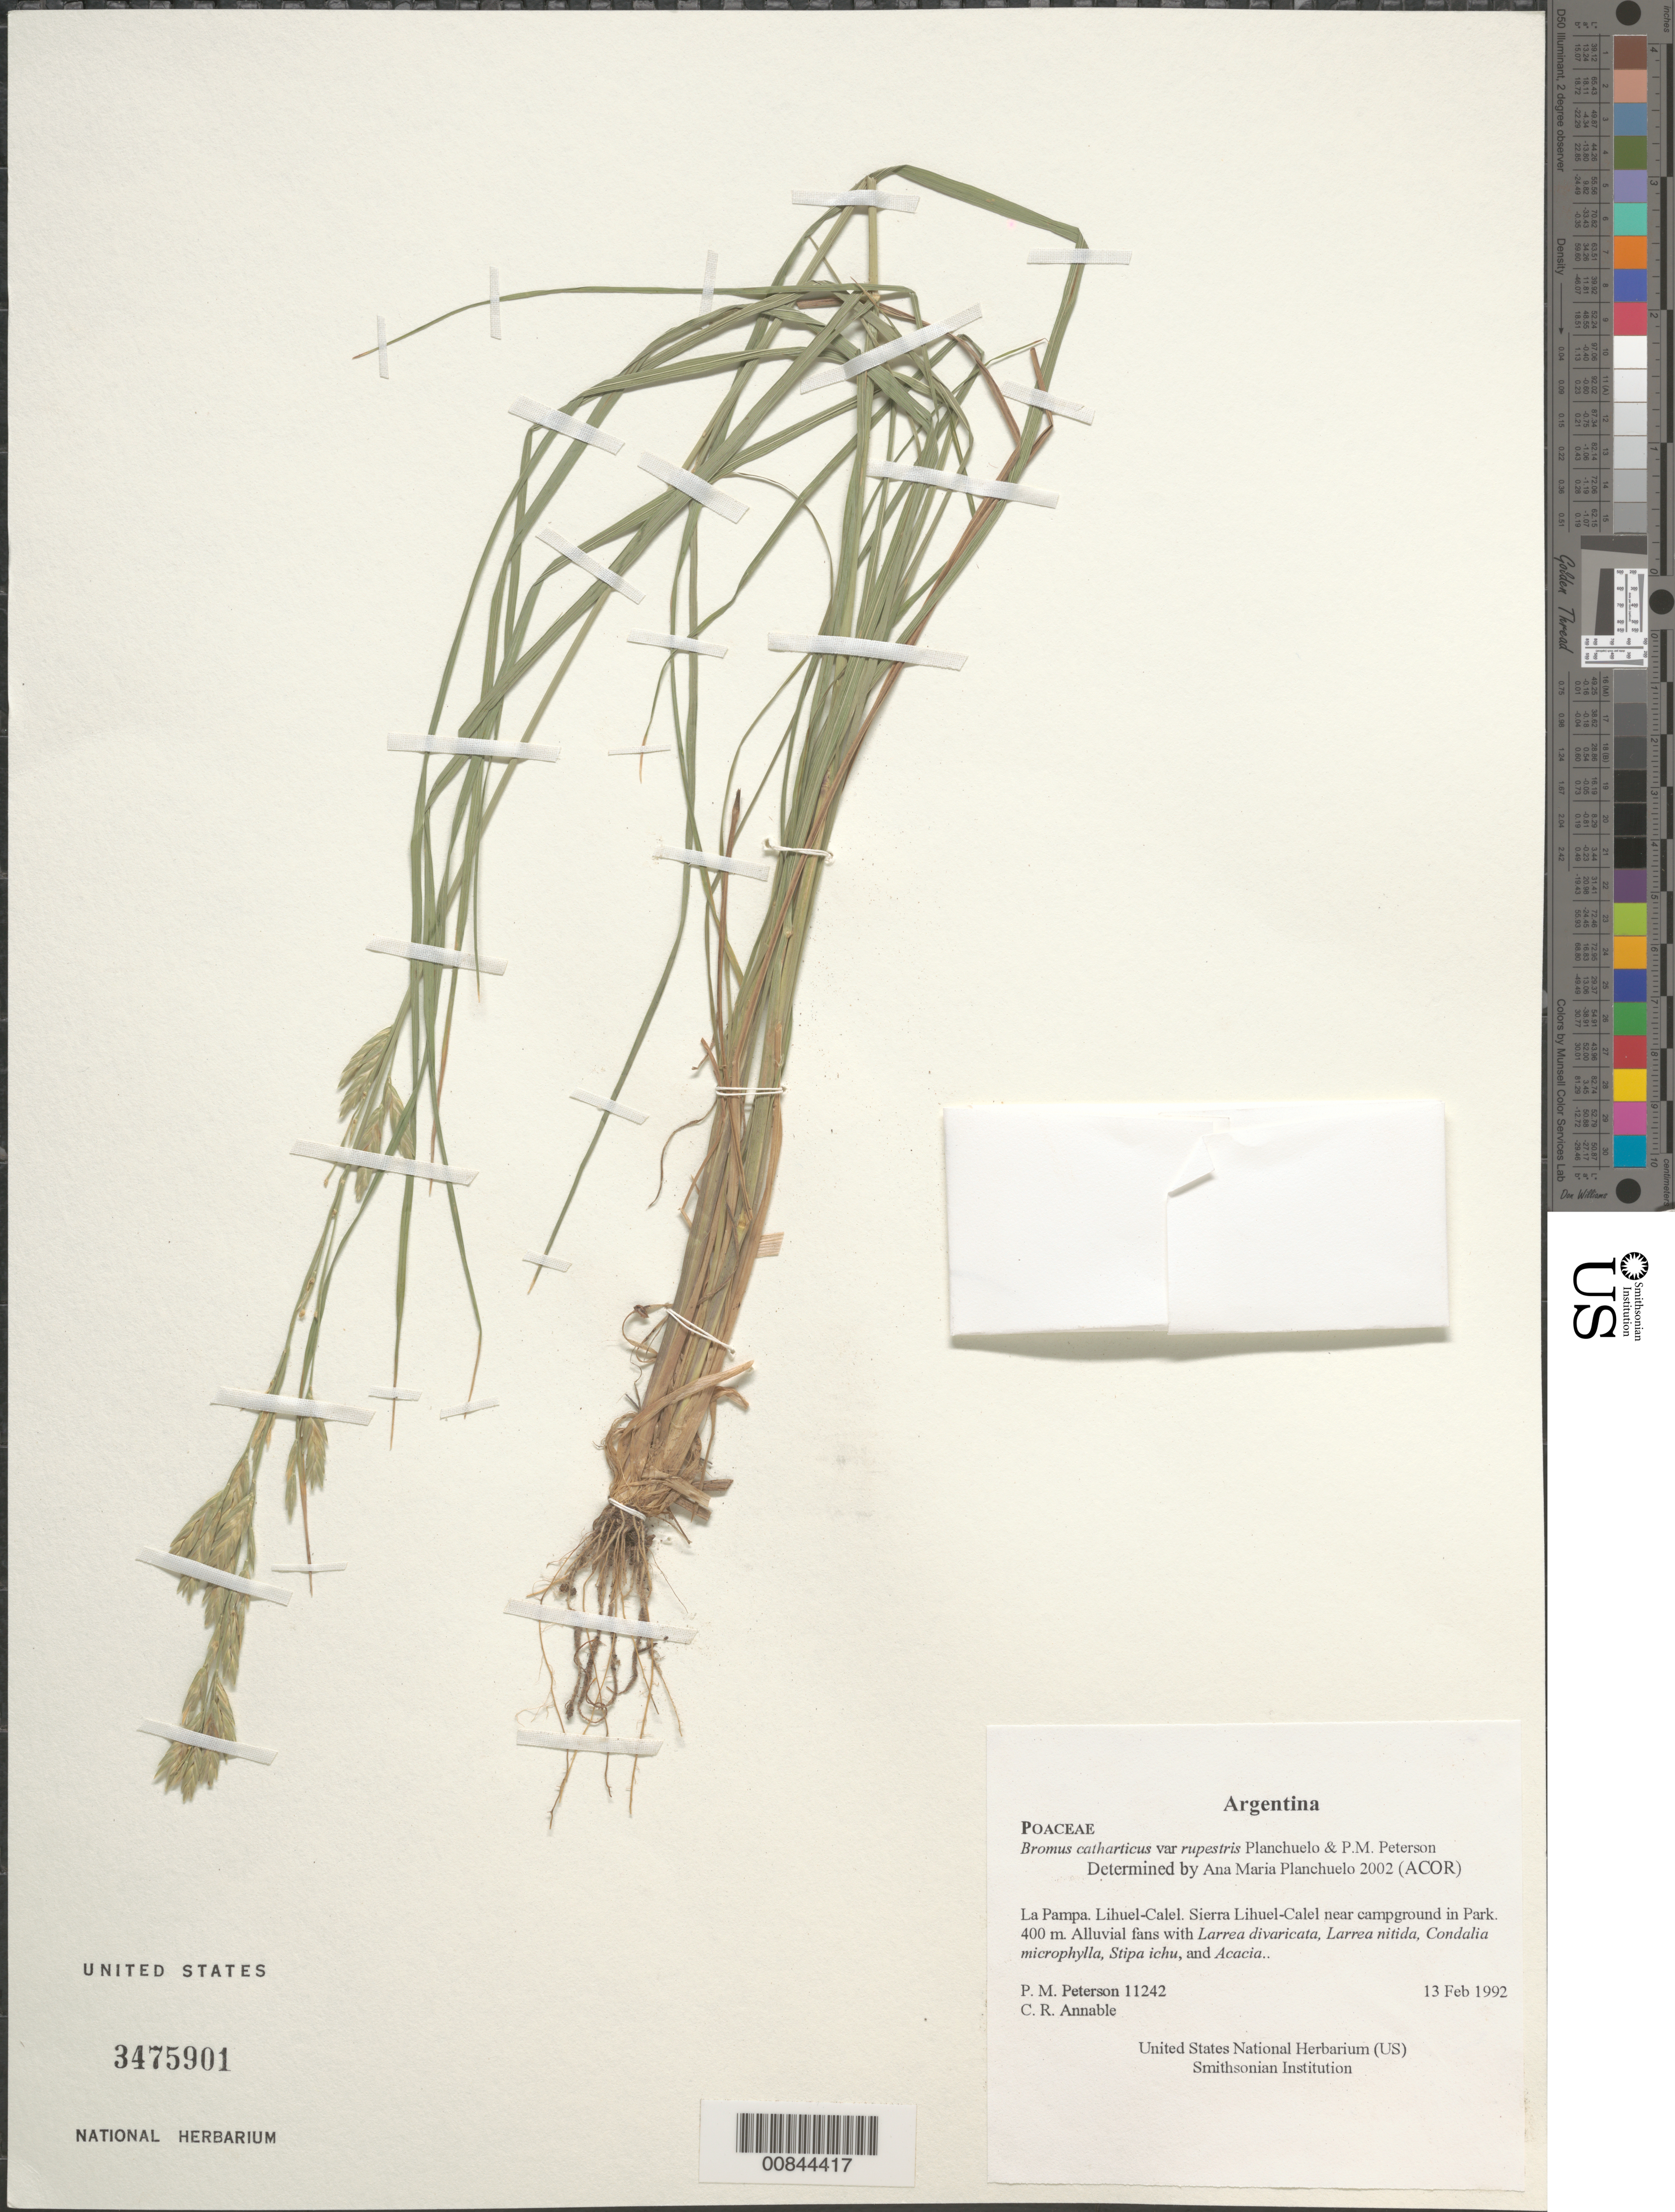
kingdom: Plantae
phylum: Tracheophyta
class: Liliopsida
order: Poales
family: Poaceae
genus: Bromus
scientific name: Bromus catharticus var. rupestris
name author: Planchuelo & P.M. Peterson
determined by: Planchuelo, A. M.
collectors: P. M. Peterson & C. R. Annable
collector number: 11242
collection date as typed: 13 Feb 1992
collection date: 1992-02-13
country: Argentina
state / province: La Pampa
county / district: Lihuel-Calel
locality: Sierra Lihuel-Calel near campground in Park.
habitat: Alluvial fans with Larrea divaricata, Larrea nitida, Condalia microphylla, Stipa ichu, and Acacia.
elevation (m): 400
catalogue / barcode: US 3475901